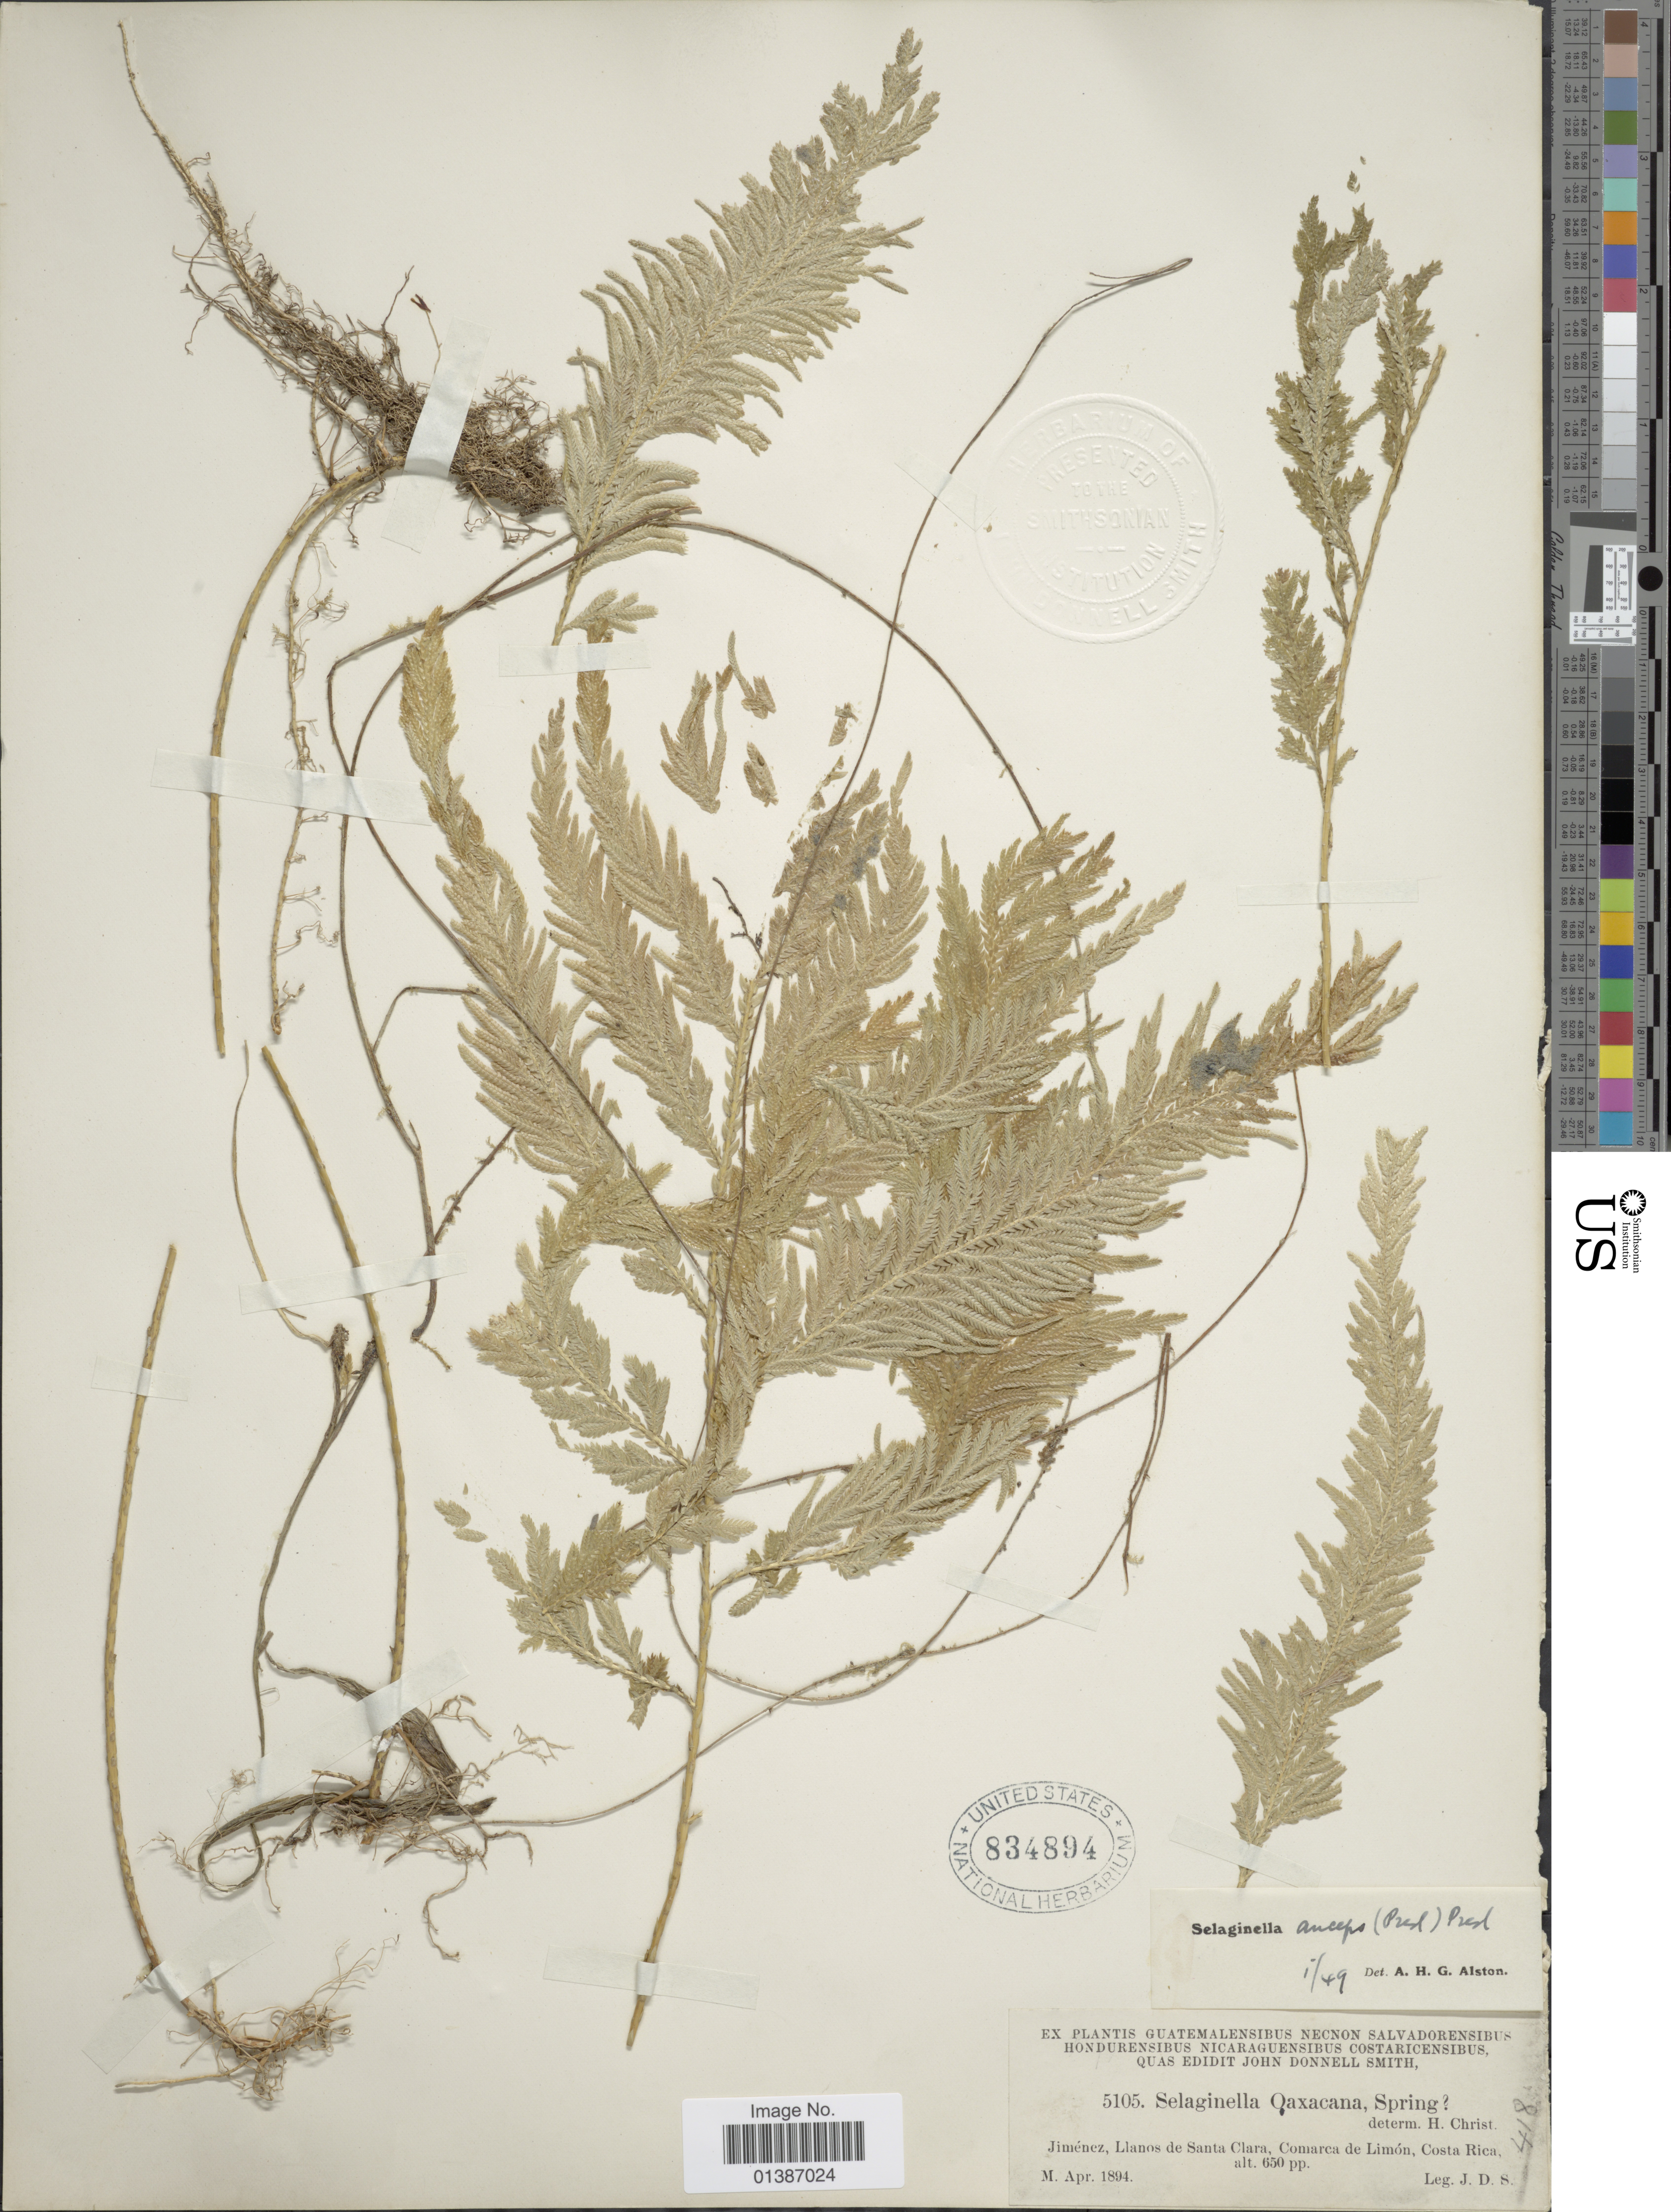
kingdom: Plantae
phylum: Tracheophyta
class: Lycopodiopsida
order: Selaginellales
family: Selaginellaceae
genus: Selaginella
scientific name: Selaginella anceps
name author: (C. Presl)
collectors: J. Donnell Smith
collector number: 5105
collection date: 1894-04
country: Costa Rica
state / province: Limón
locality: Jiménez, Llanos de Santa Clara, Comarca de Limón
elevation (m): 198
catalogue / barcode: US 834894